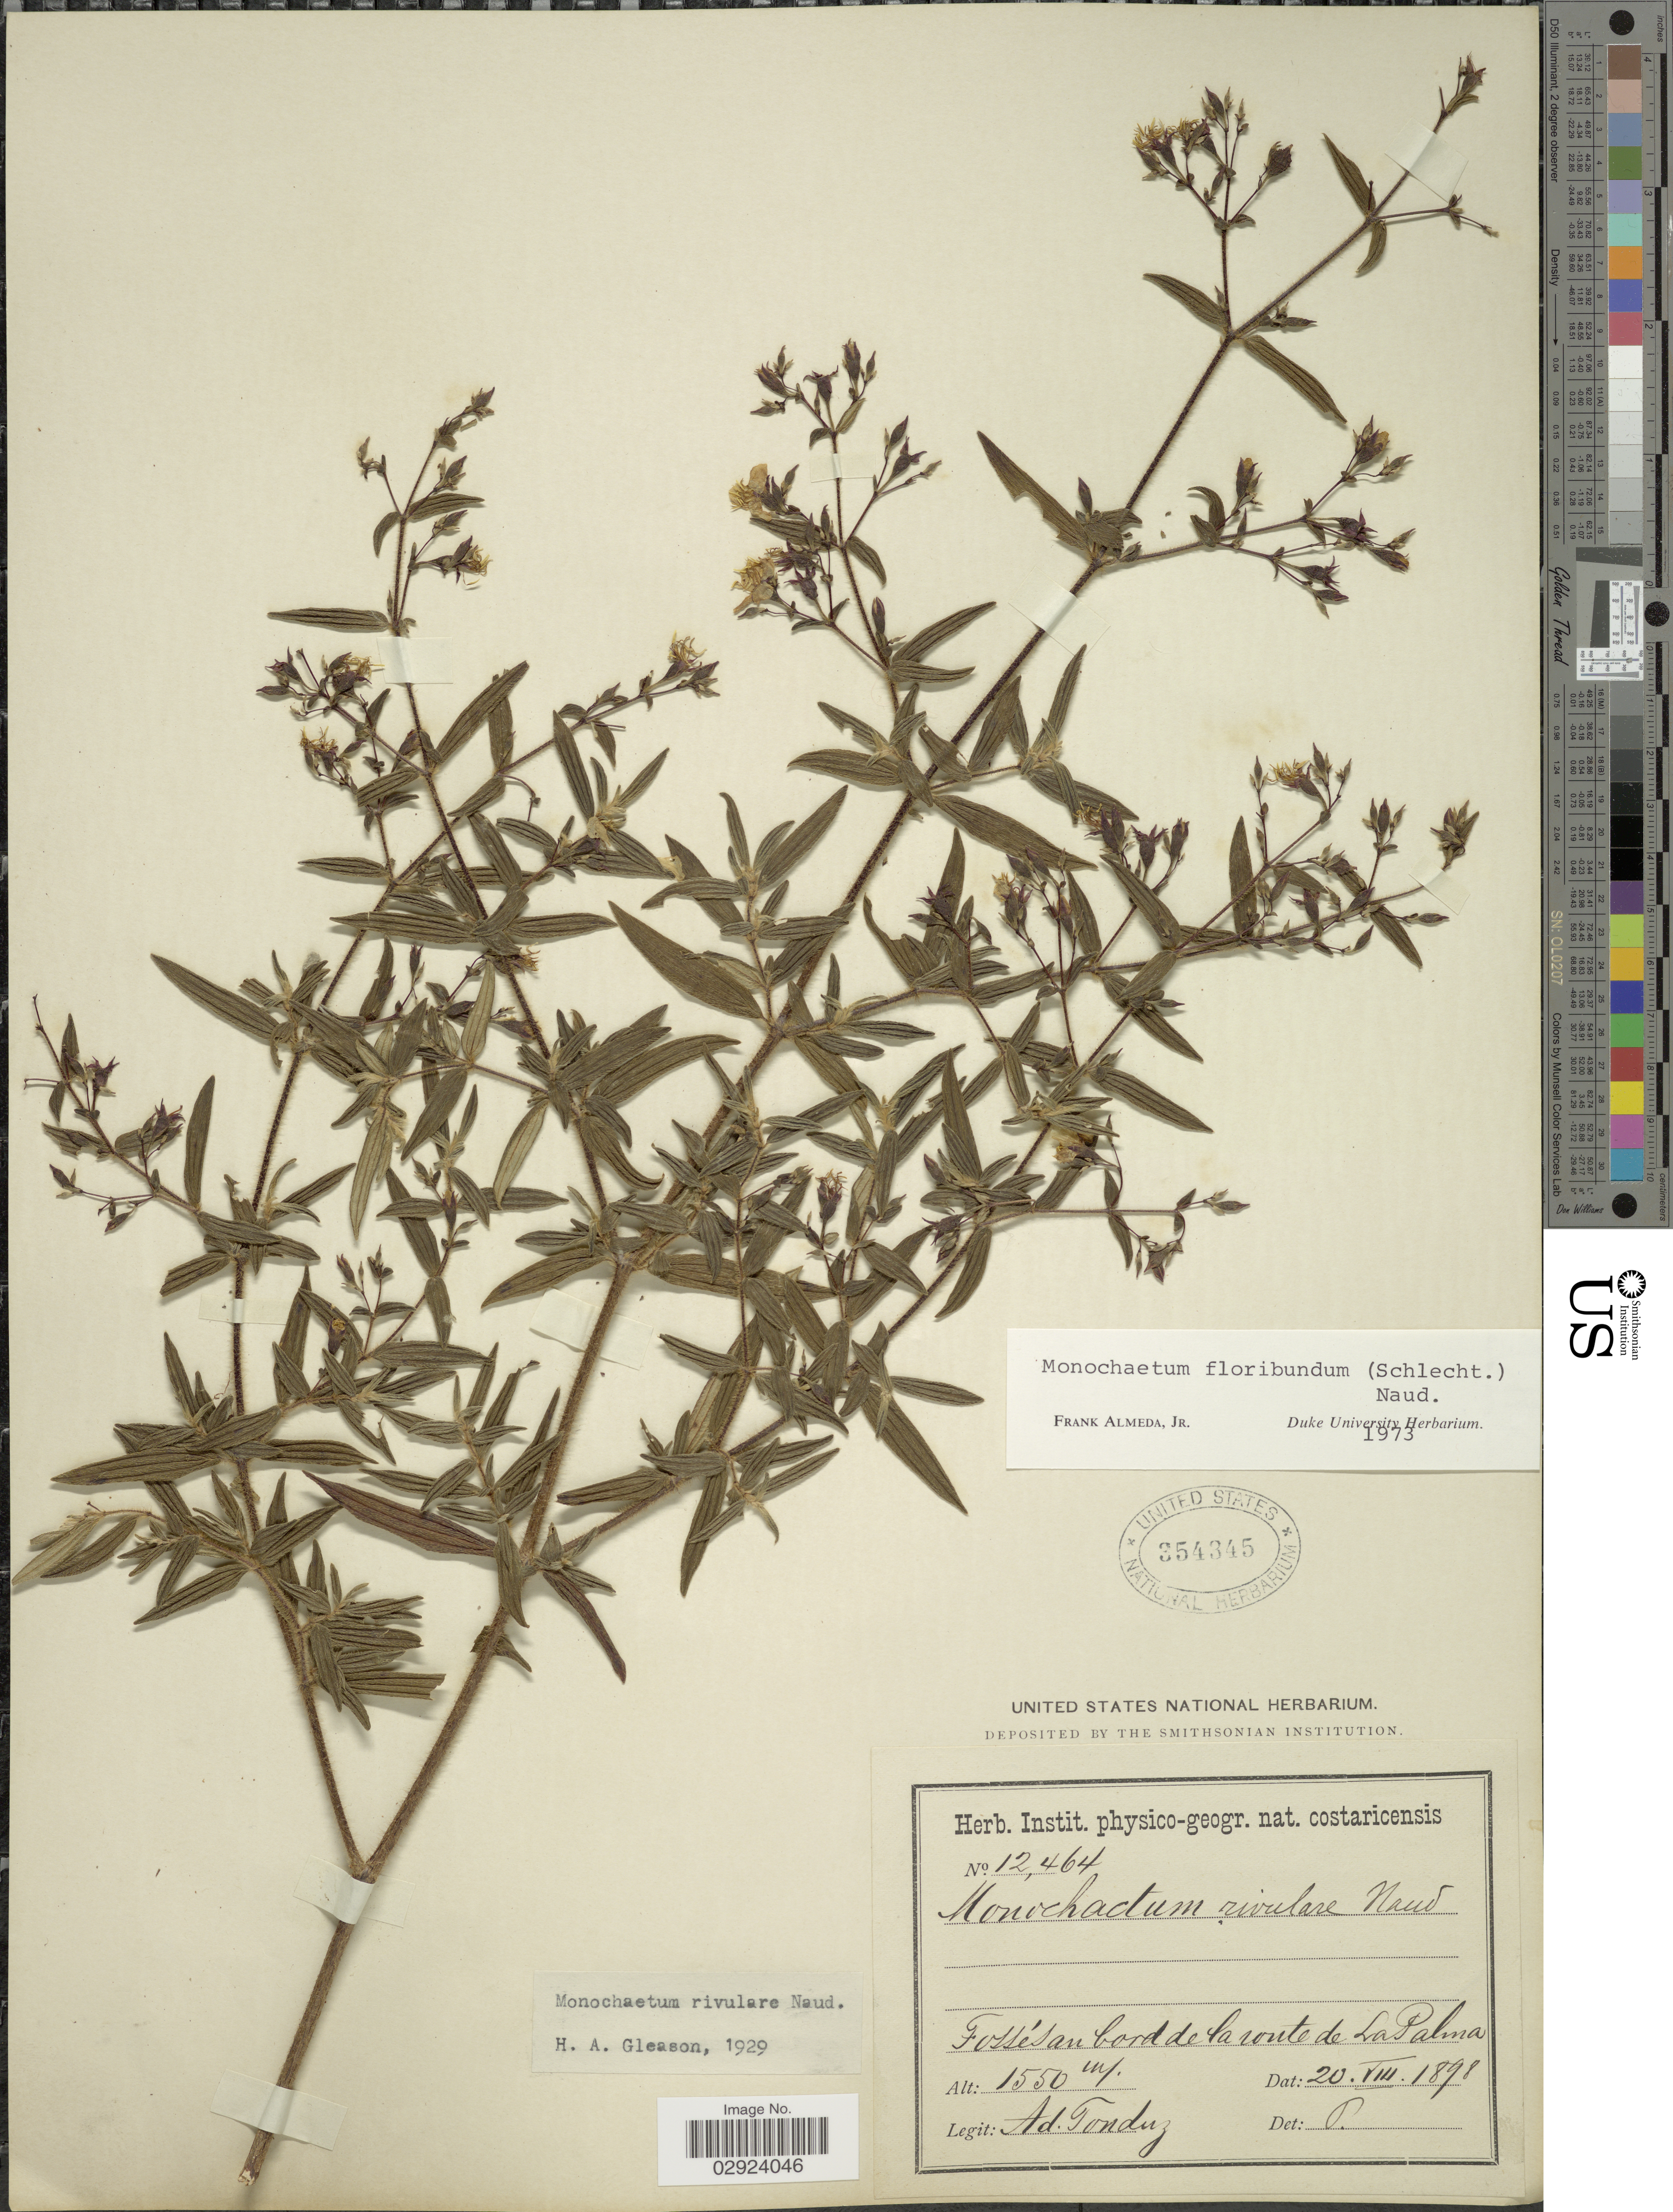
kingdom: Plantae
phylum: Tracheophyta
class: Magnoliopsida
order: Myrtales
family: Melastomataceae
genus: Monochaetum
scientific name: Monochaetum floribundum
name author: (Schltdl.) Naudin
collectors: A. Tonduz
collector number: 12464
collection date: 1898-08-20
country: Costa Rica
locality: Fossésan bord de la route de La Palma.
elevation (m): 1550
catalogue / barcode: US 354345